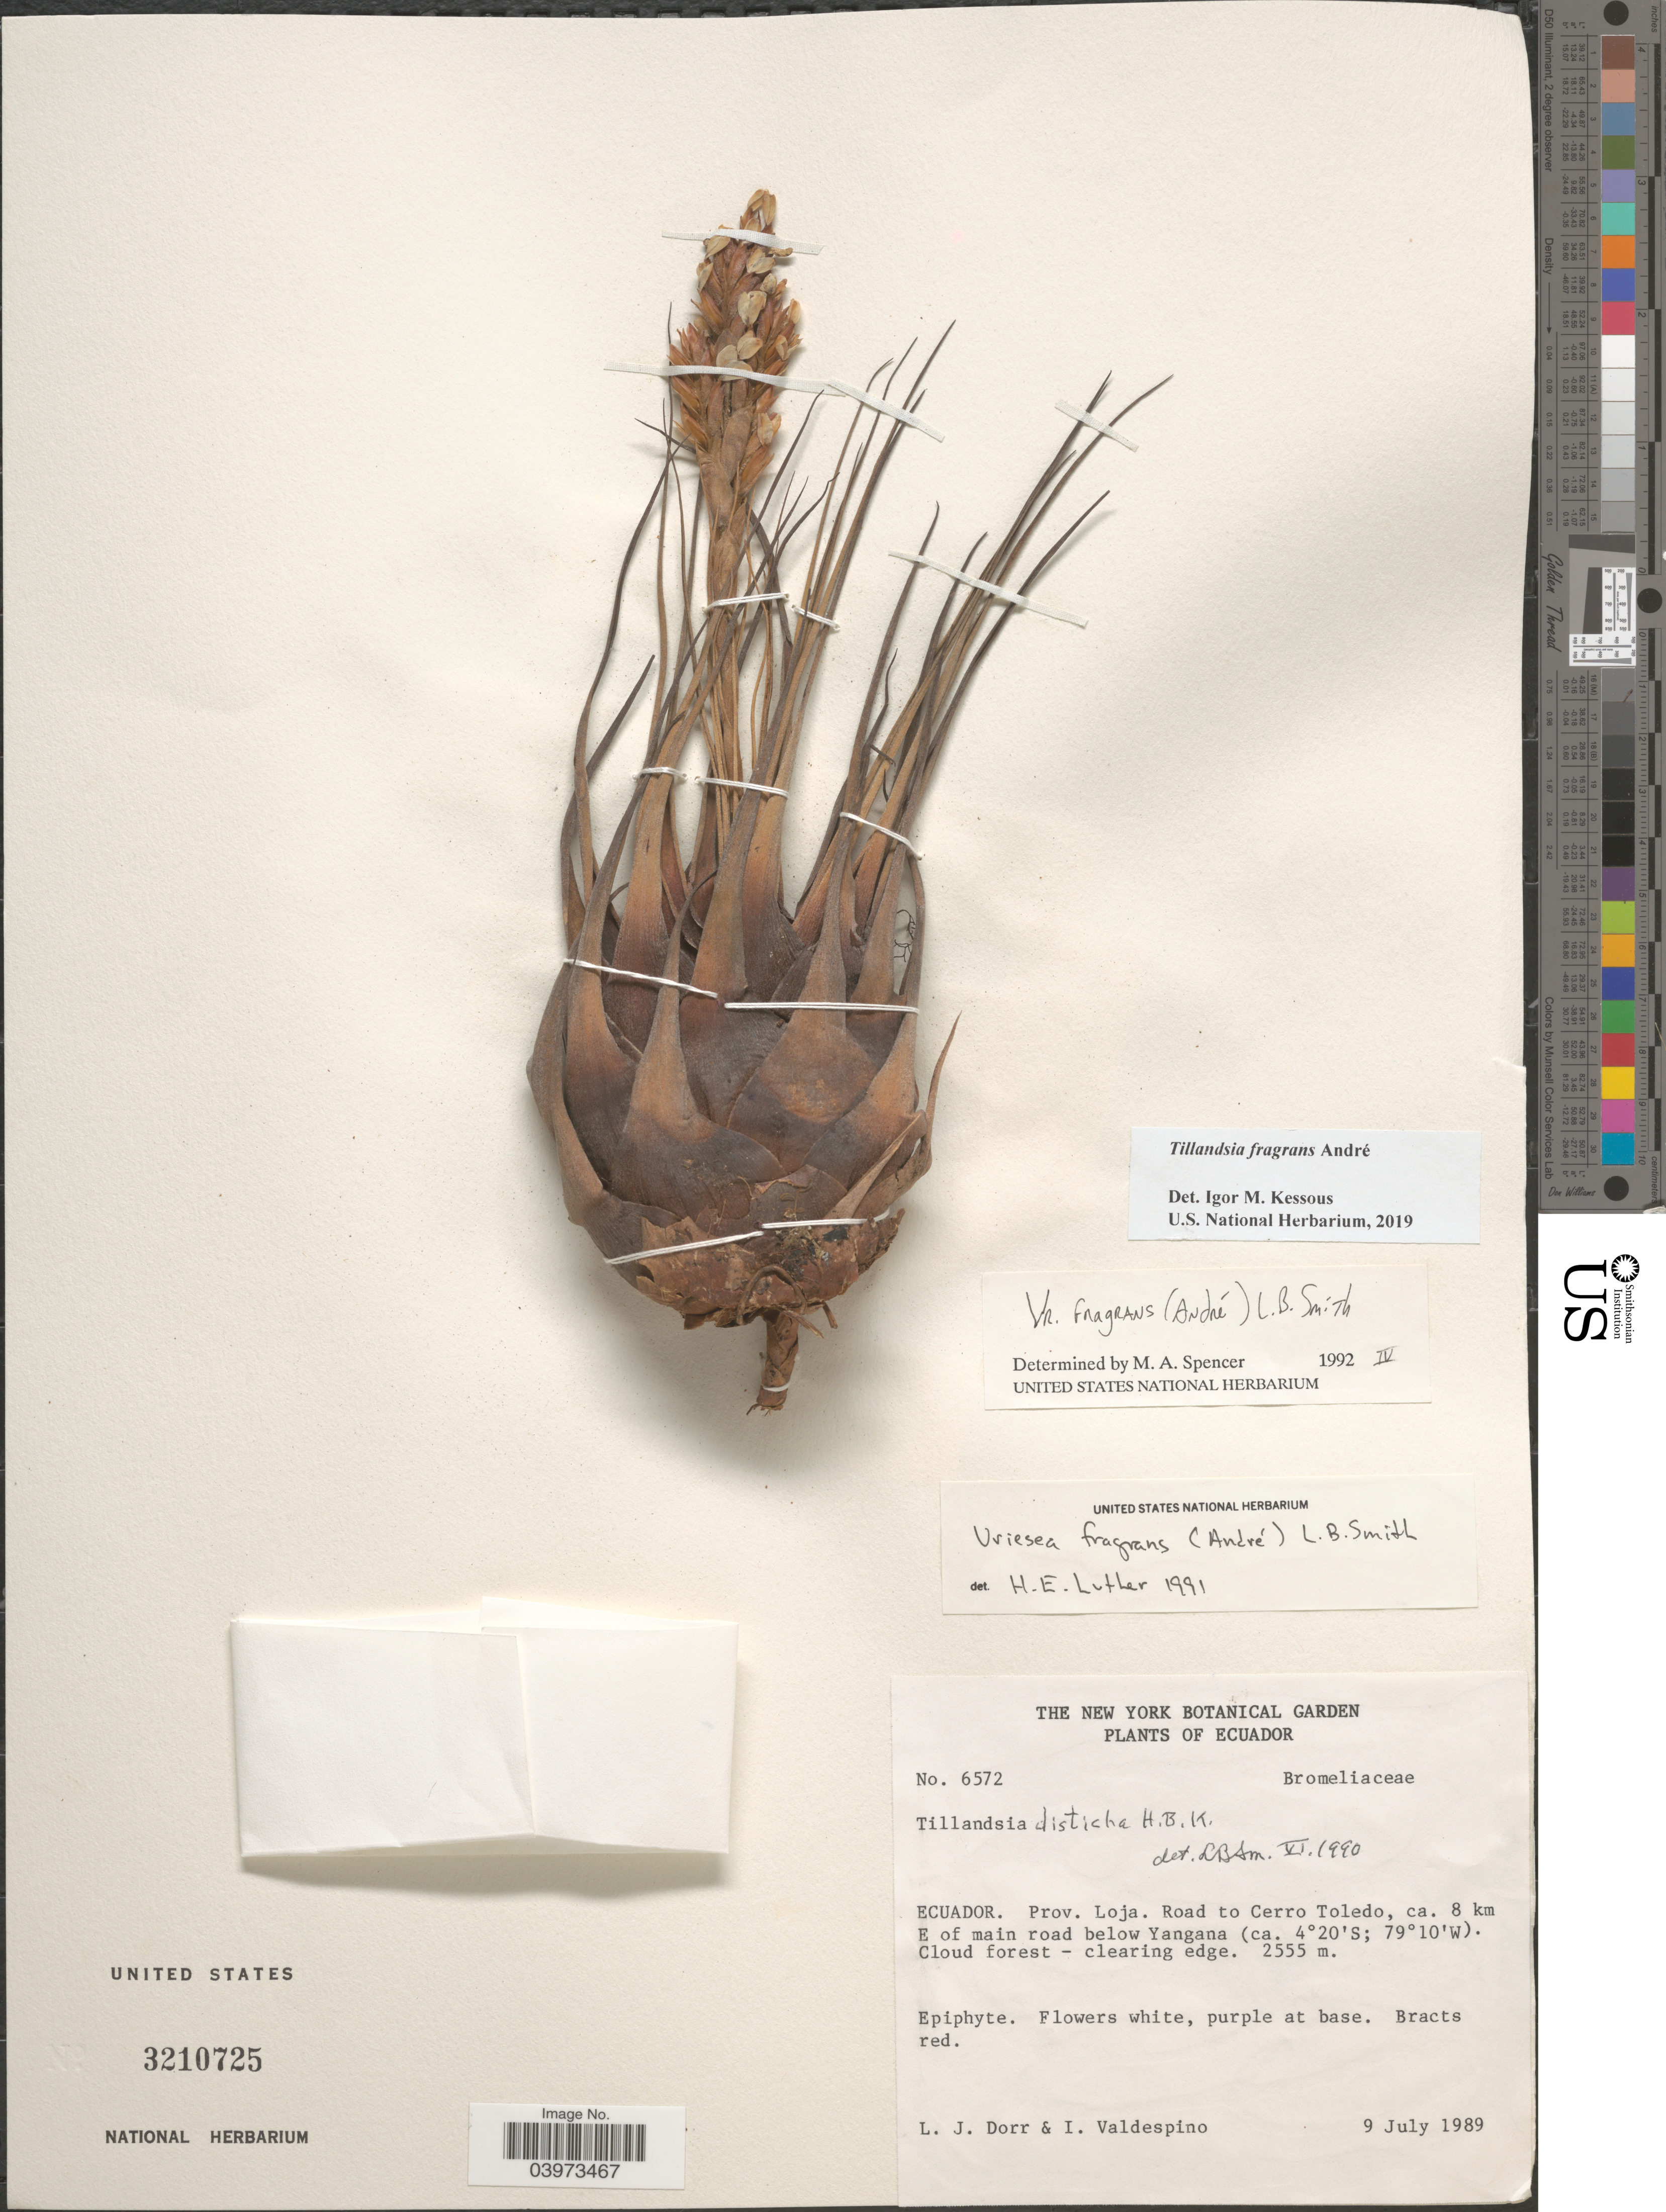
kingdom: Plantae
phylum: Tracheophyta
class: Liliopsida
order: Poales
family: Bromeliaceae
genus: Tillandsia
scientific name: Tillandsia fragrans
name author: André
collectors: L. J. Dorr & I. Valdespino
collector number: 6572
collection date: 1989-07-09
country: Ecuador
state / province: Loja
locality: Road to Cerro Toledo, ca. 8 km E of main road below Yangana.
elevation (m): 2555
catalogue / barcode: US 3210725